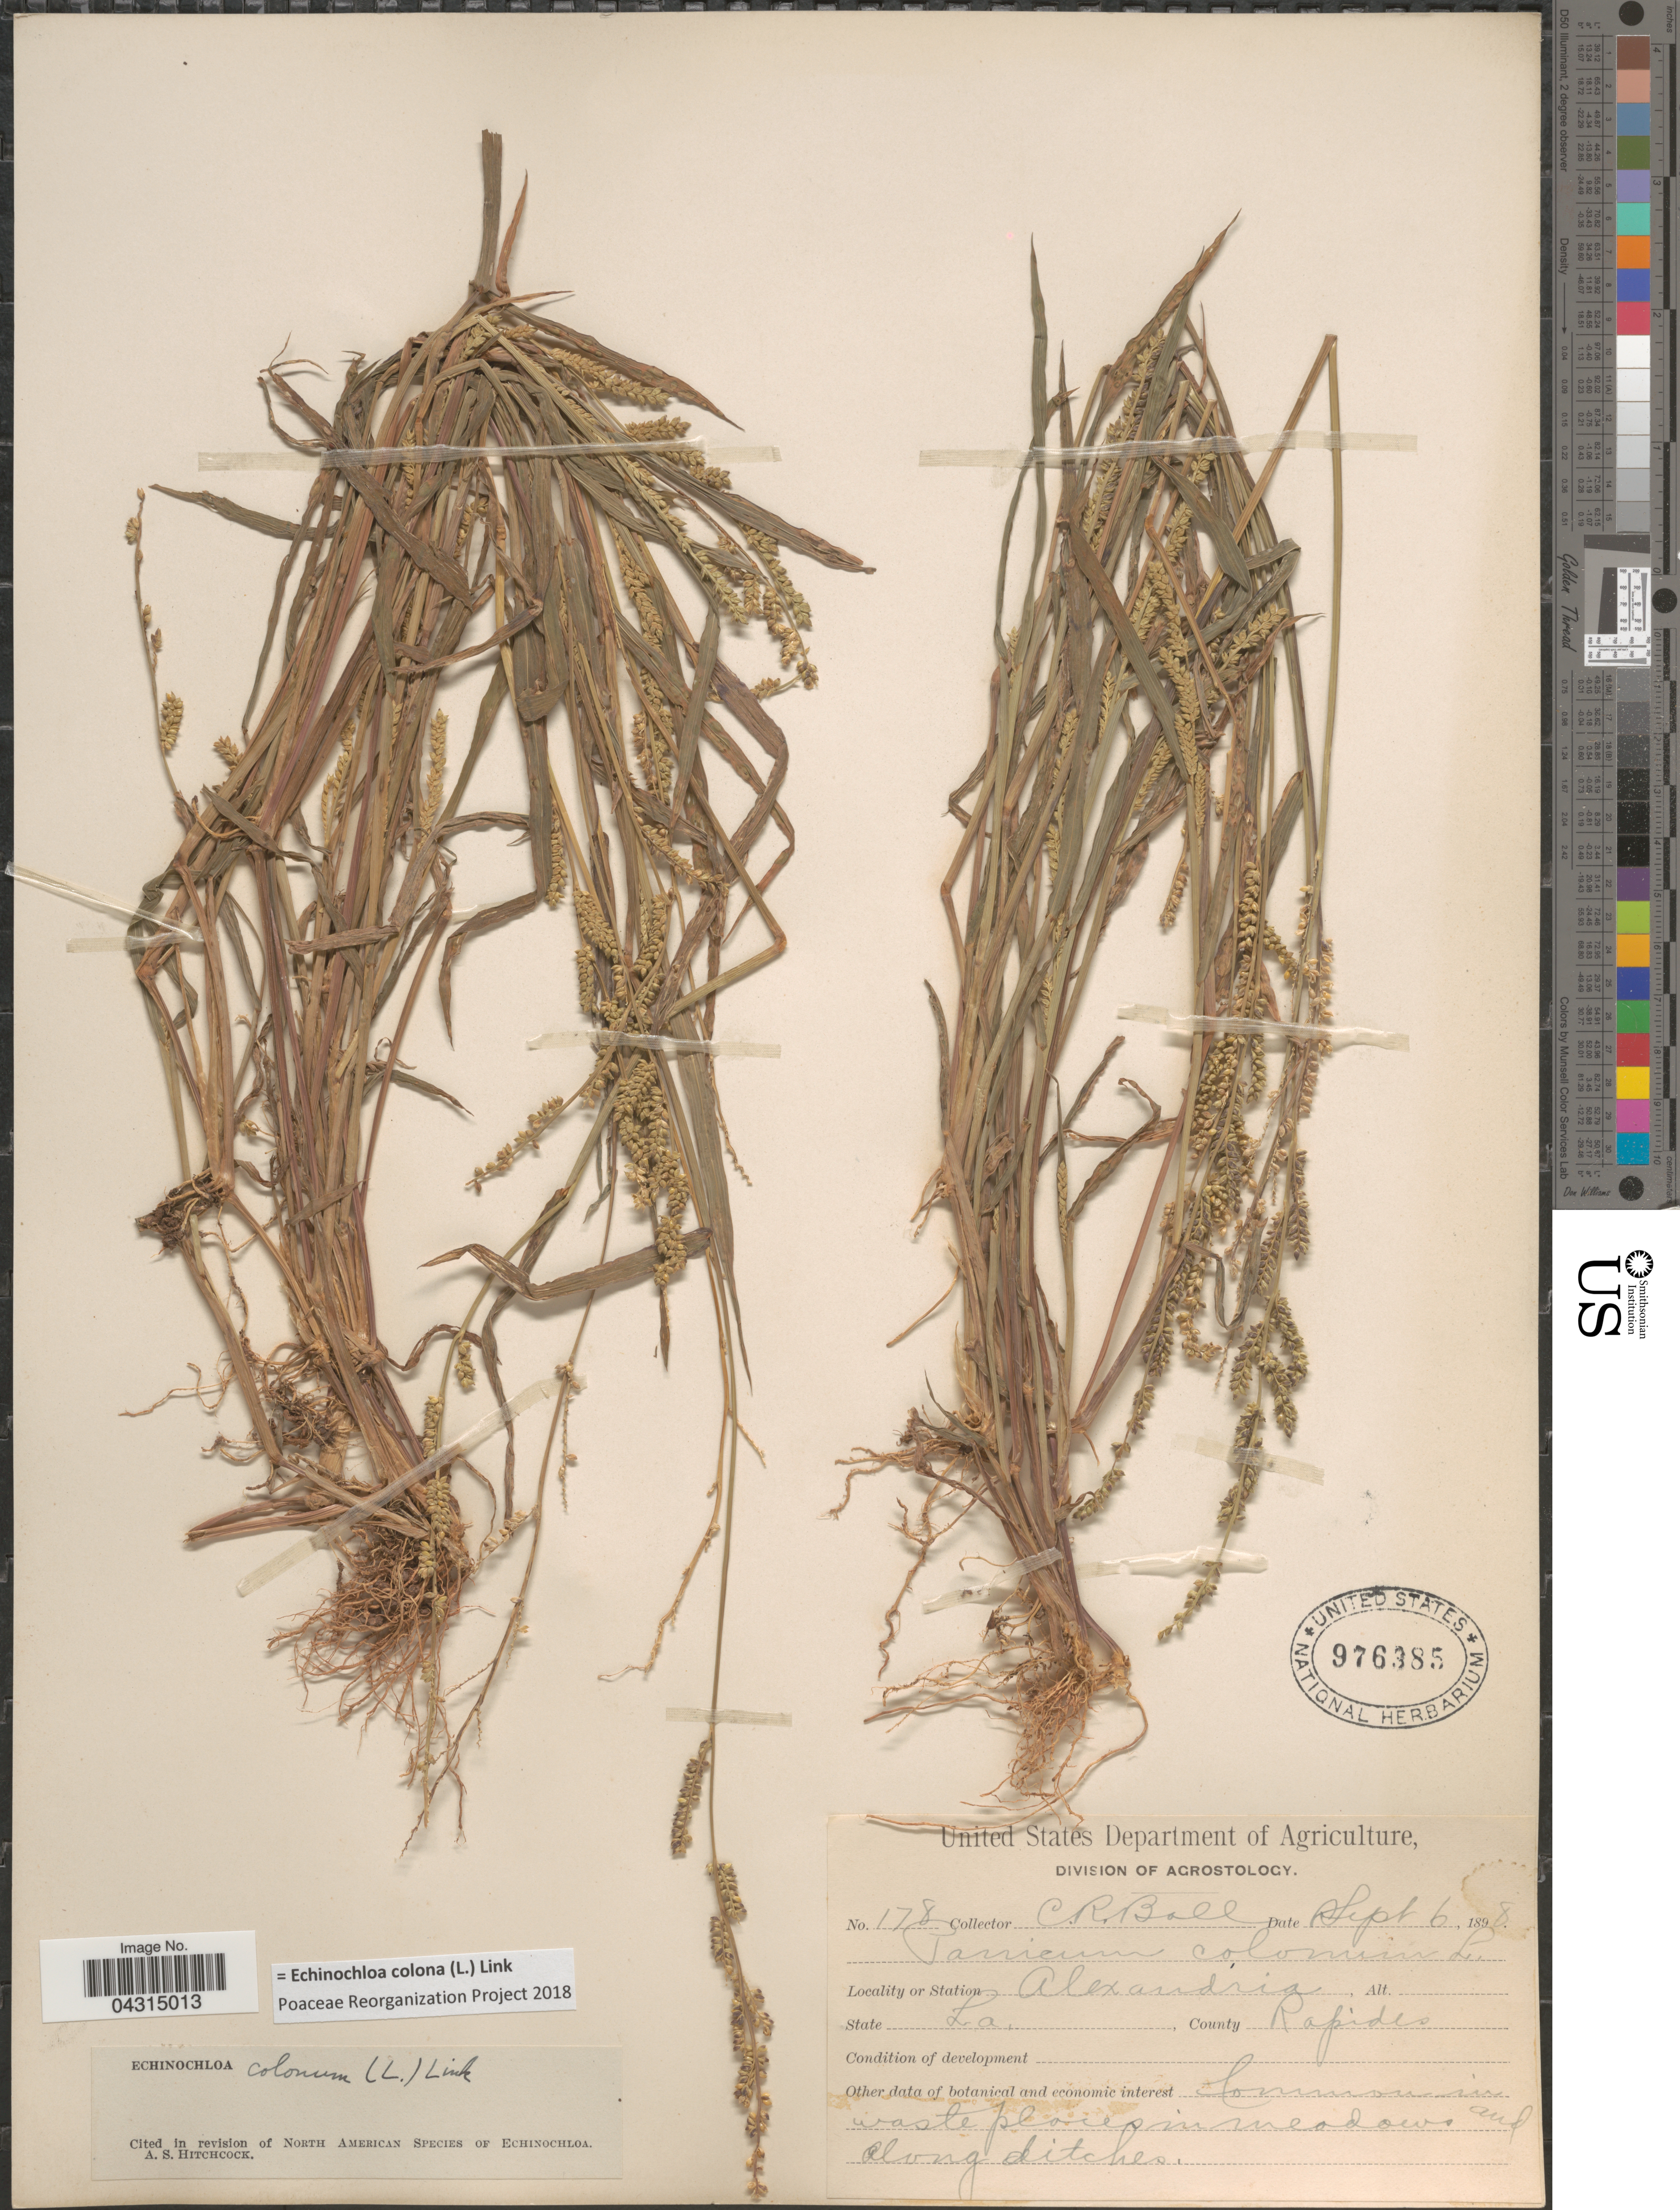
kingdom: Plantae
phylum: Tracheophyta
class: Liliopsida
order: Poales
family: Poaceae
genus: Echinochloa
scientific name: Echinochloa colona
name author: (L.) Link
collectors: C. R. Ball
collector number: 178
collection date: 1898-09-06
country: United States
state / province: Louisiana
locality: Alexandria. County Rapides.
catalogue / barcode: US 976385